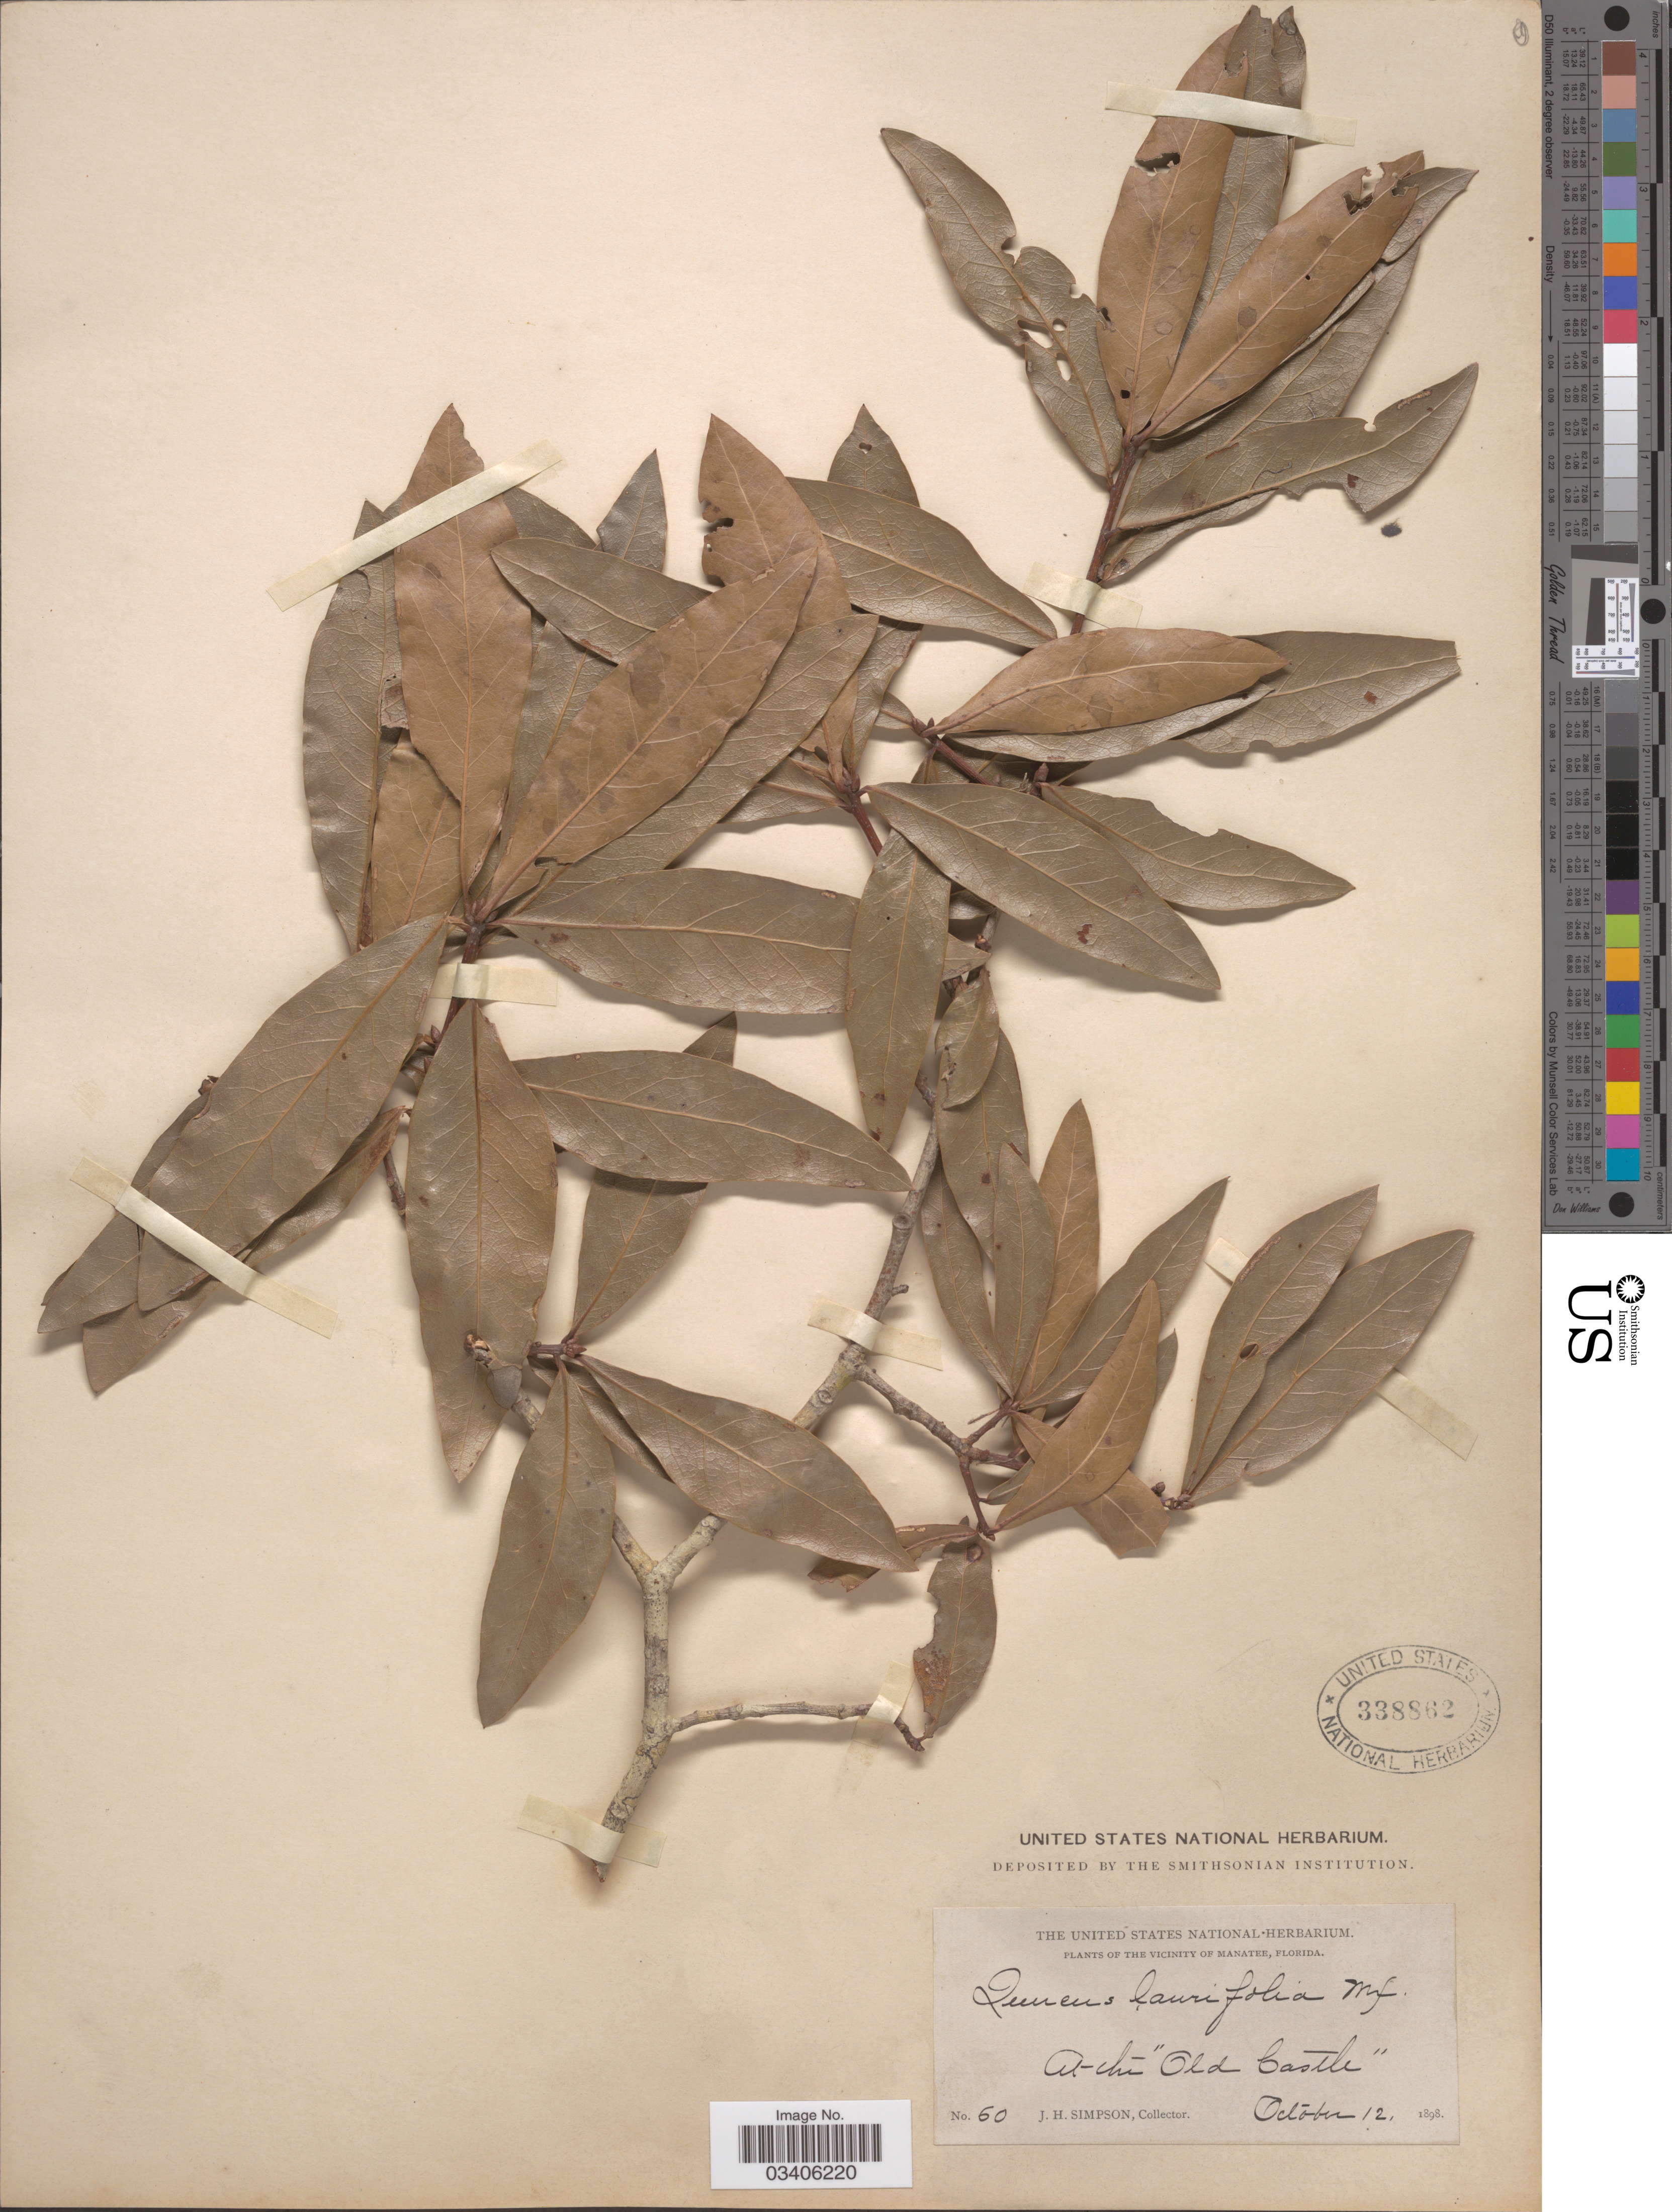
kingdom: Plantae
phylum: Tracheophyta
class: Magnoliopsida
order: Fagales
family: Fagaceae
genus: Quercus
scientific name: Quercus laurifolia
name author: Michx.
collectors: J. H. Simpson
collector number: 60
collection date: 1898-10-12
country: United States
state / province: Florida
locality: Vicinity of Manatee. On the "Old Castle".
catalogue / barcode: US 338862